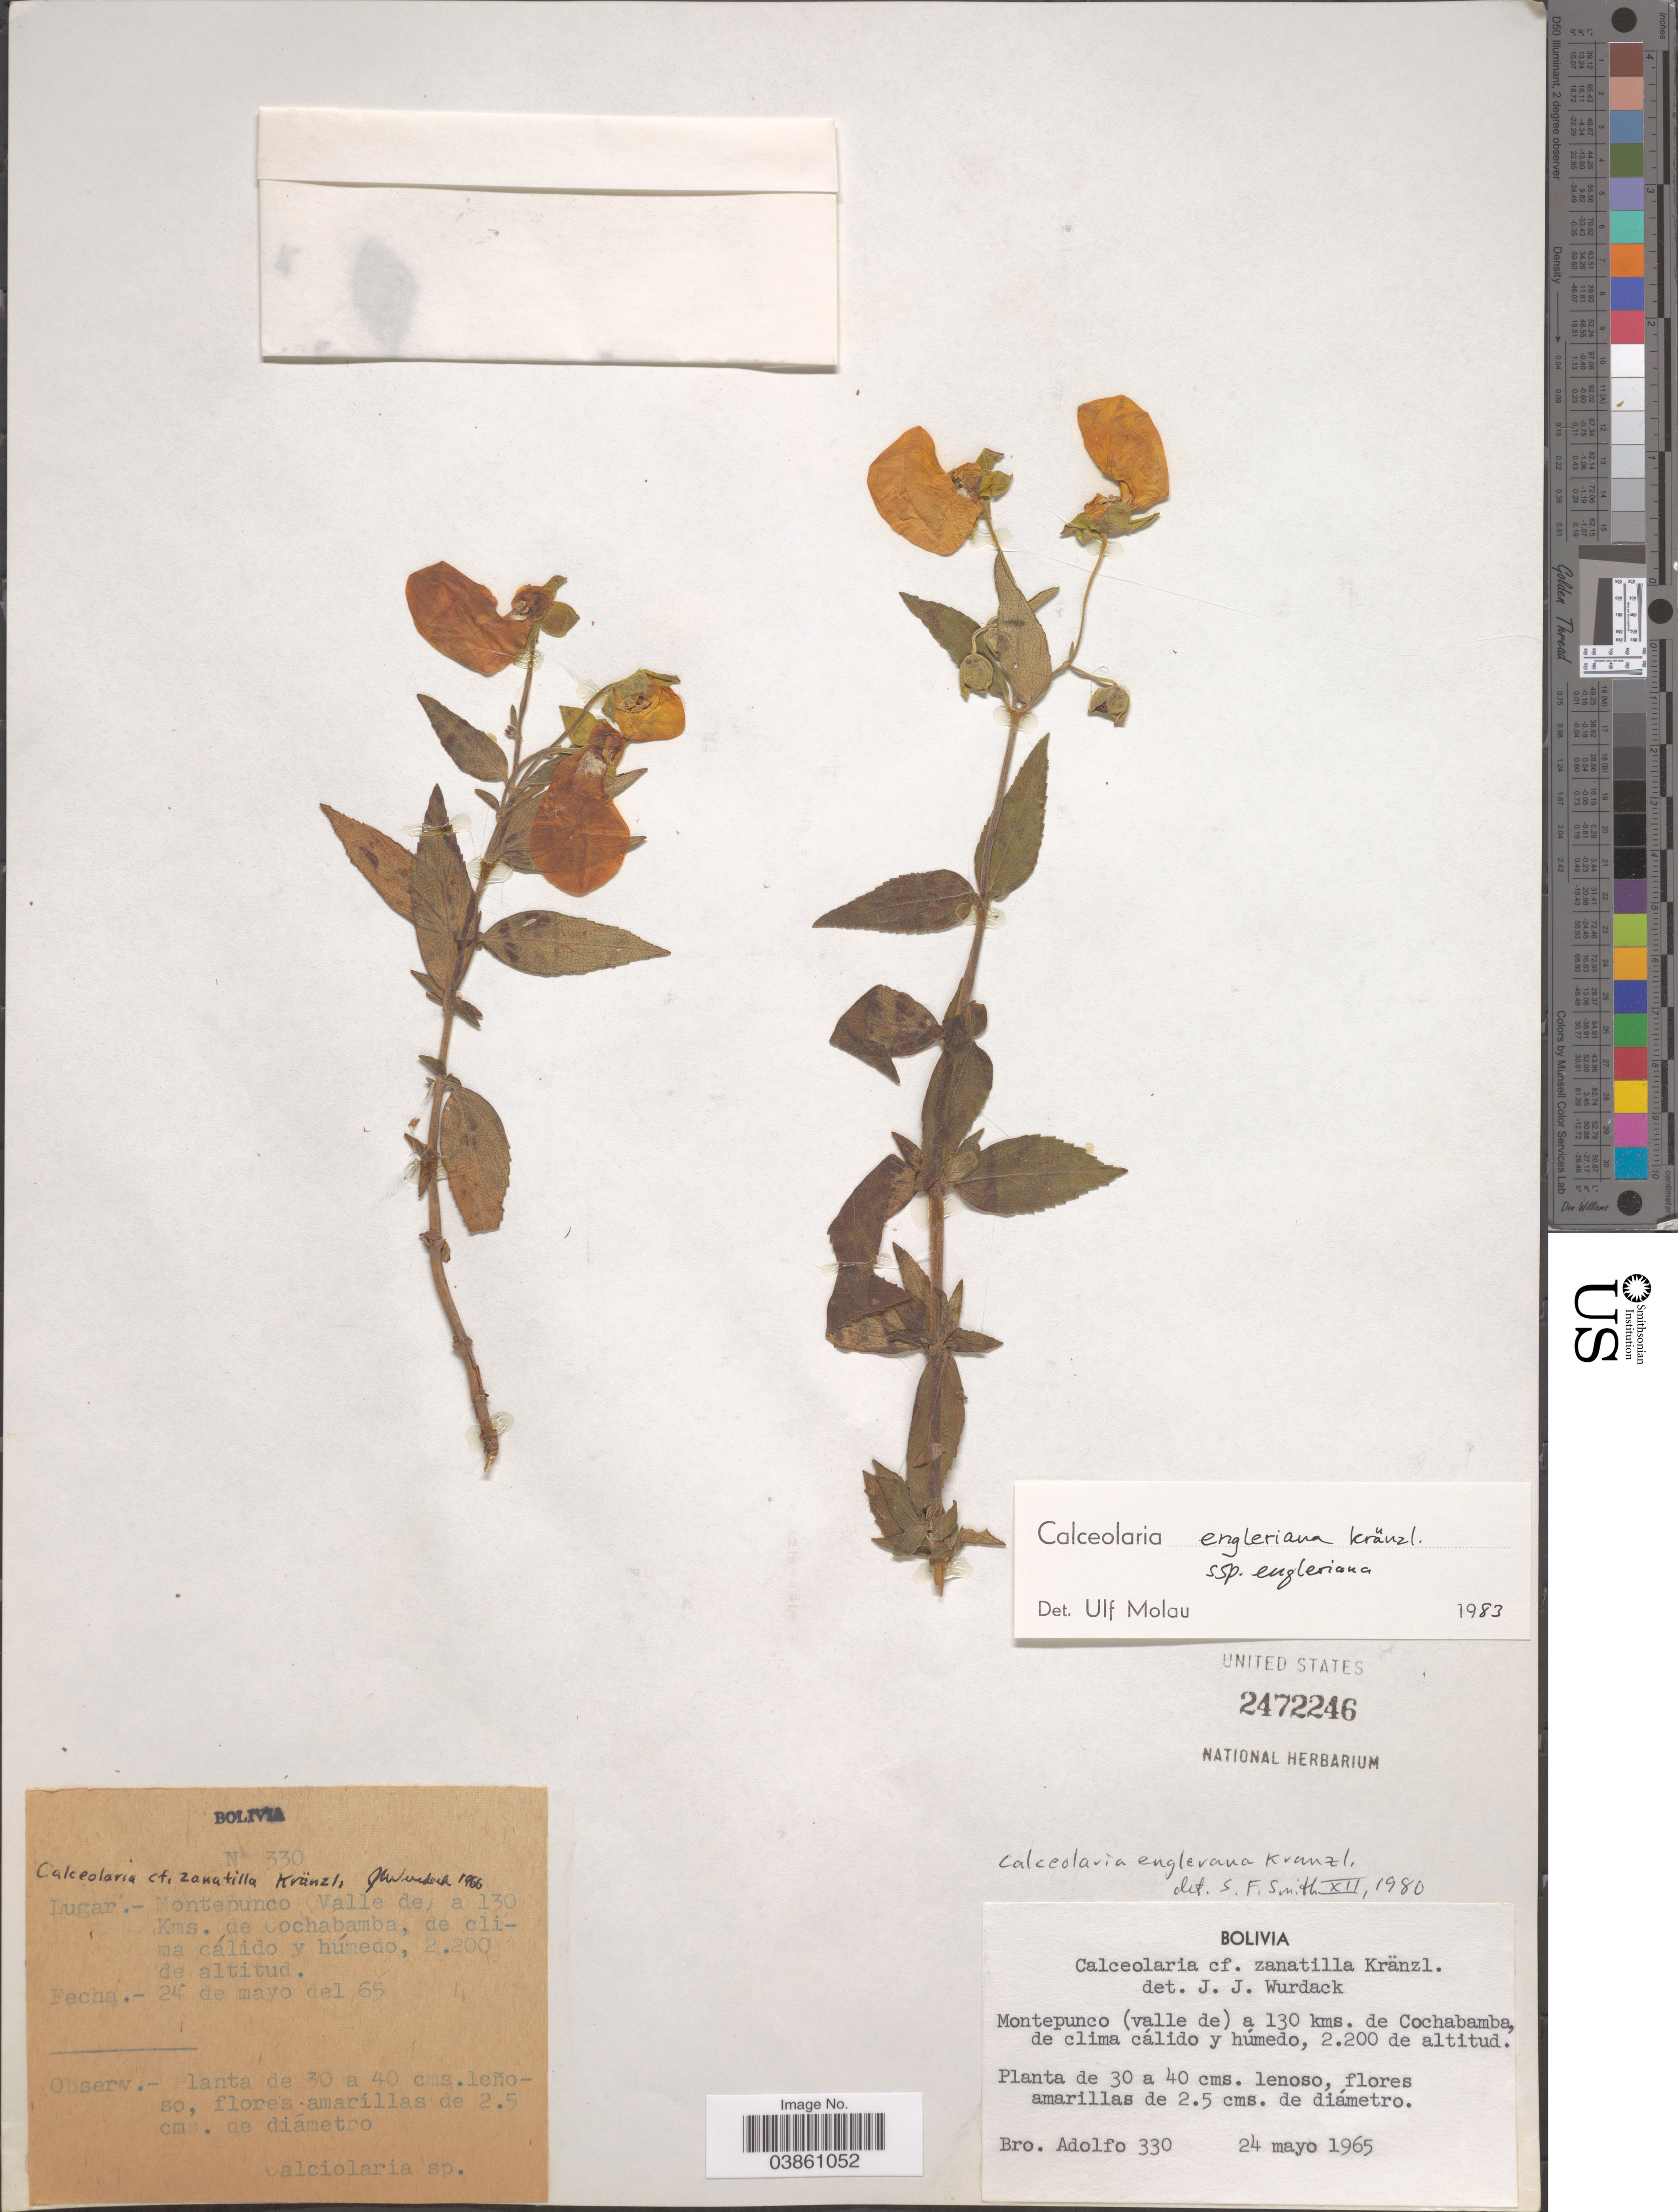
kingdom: Plantae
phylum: Tracheophyta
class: Magnoliopsida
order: Lamiales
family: Calceolariaceae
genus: Calceolaria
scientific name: Calceolaria engleriana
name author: Kraenzl.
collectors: Bro. Adolfo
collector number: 330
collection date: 1965-05-24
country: Bolivia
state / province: Cochabamba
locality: Montepunco (Valle de) a 130 Kms. de Cochabamba.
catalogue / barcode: US 2472246